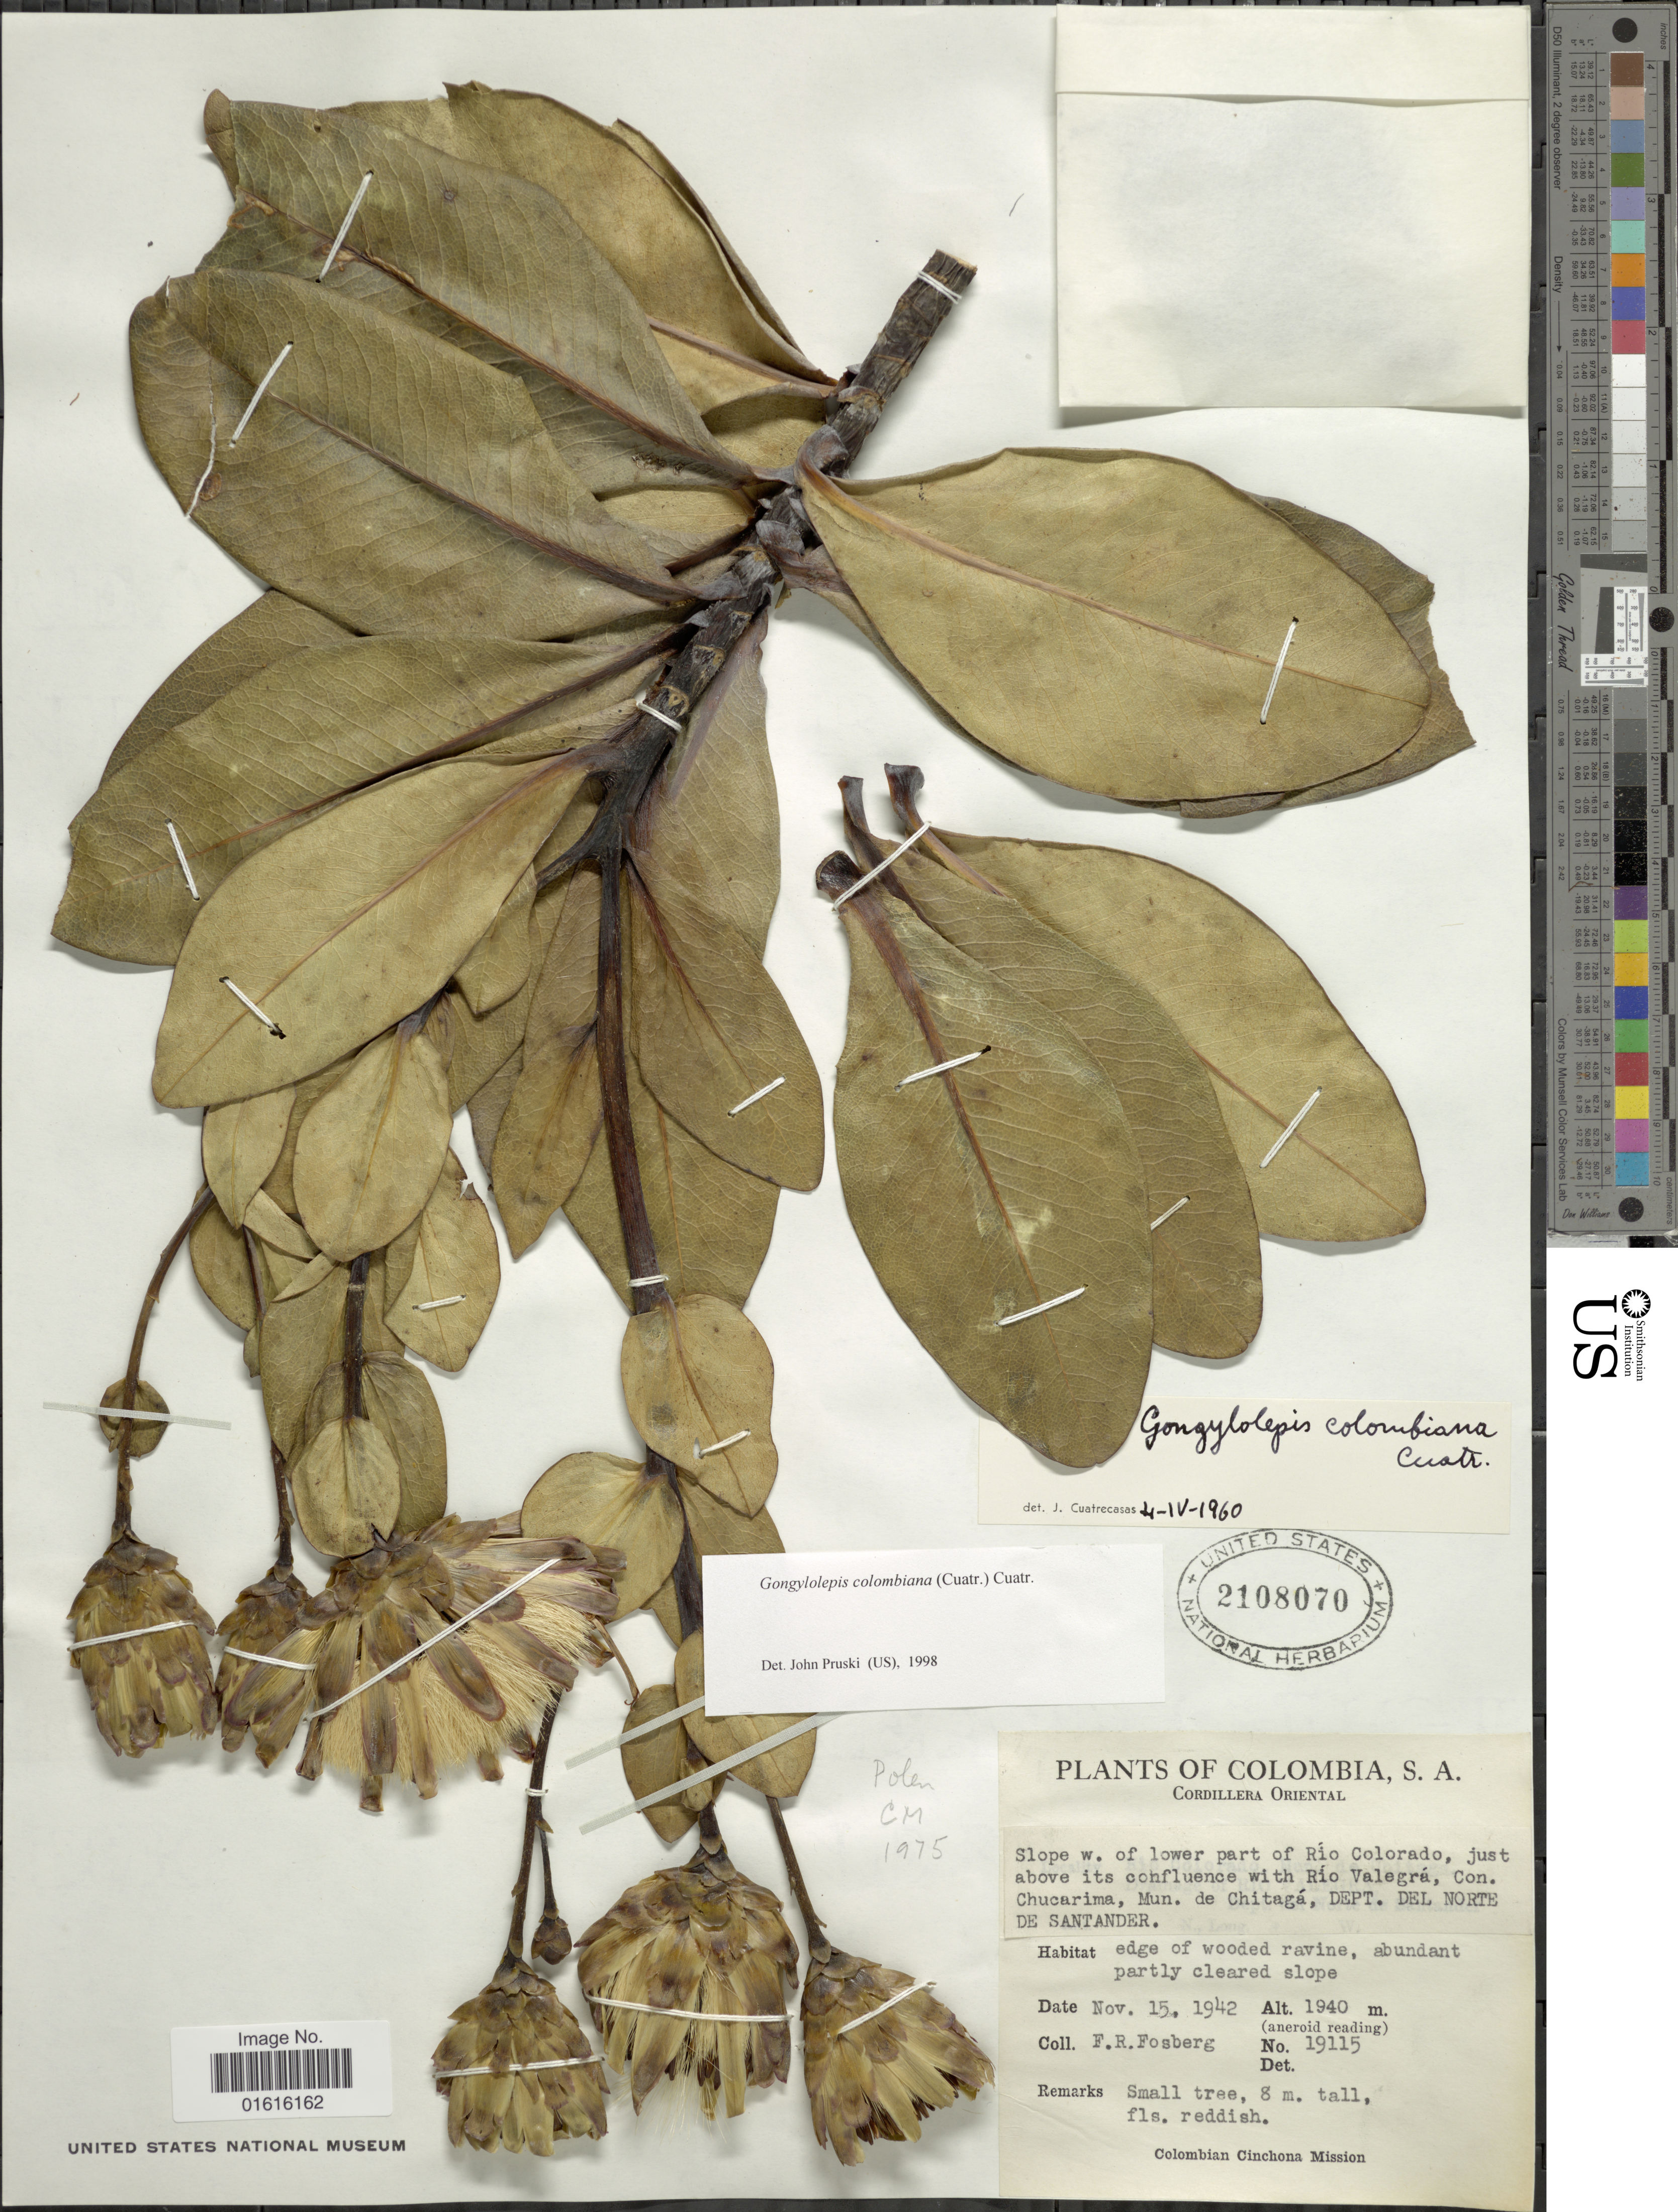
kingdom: Plantae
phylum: Tracheophyta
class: Magnoliopsida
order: Asterales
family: Asteraceae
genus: Gongylolepis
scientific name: Gongylolepis colombiana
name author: (Cuatrec.) Cuatrec.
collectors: F. R. Fosberg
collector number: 19115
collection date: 1942-11-15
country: Colombia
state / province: Norte de Santander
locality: Cordillera Oriental, Slope w of lower part of Rio Colorado, just above its confluence with Rio Valegra, Conchucarima, Mun. de Chitaga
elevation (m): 1940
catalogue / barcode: US 2108070